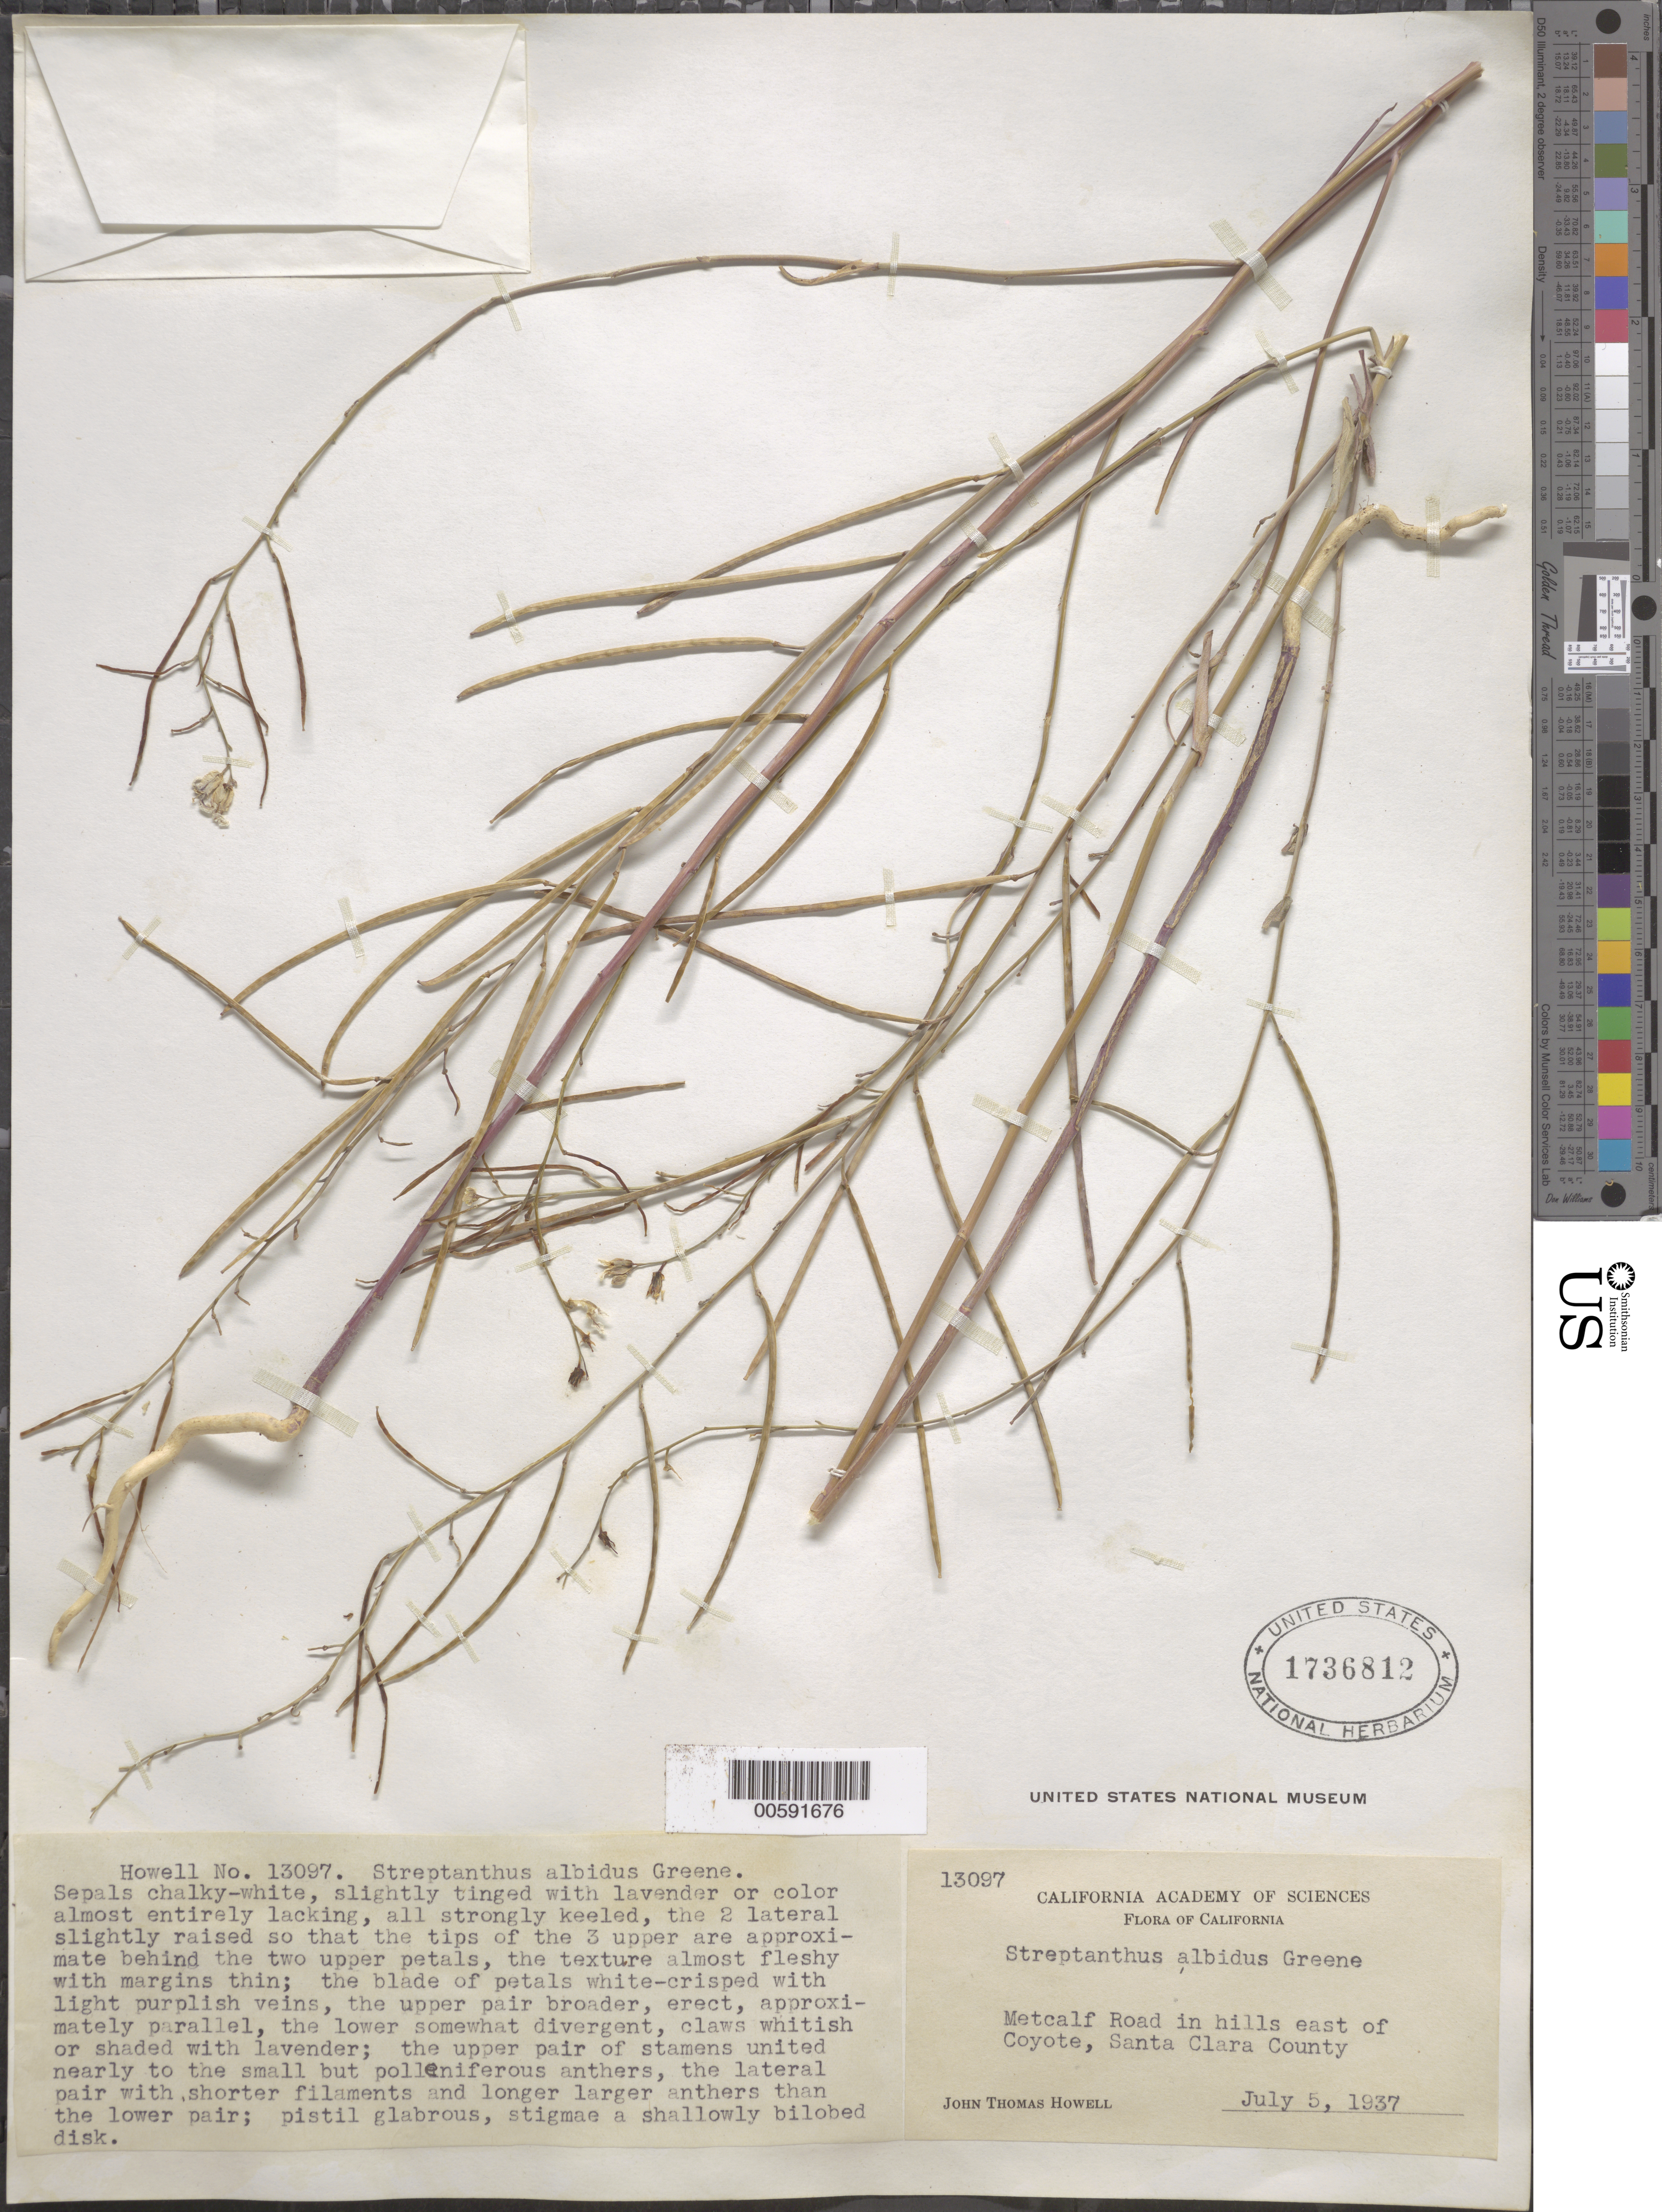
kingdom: Plantae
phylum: Tracheophyta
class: Magnoliopsida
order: Brassicales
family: Brassicaceae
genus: Streptanthus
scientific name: Streptanthus albidus var. albidus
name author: Greene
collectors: J. T. Howell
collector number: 13097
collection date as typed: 05 Jul 1937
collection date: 1937-07-05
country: United States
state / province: California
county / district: Santa Clara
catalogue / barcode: US 1736812